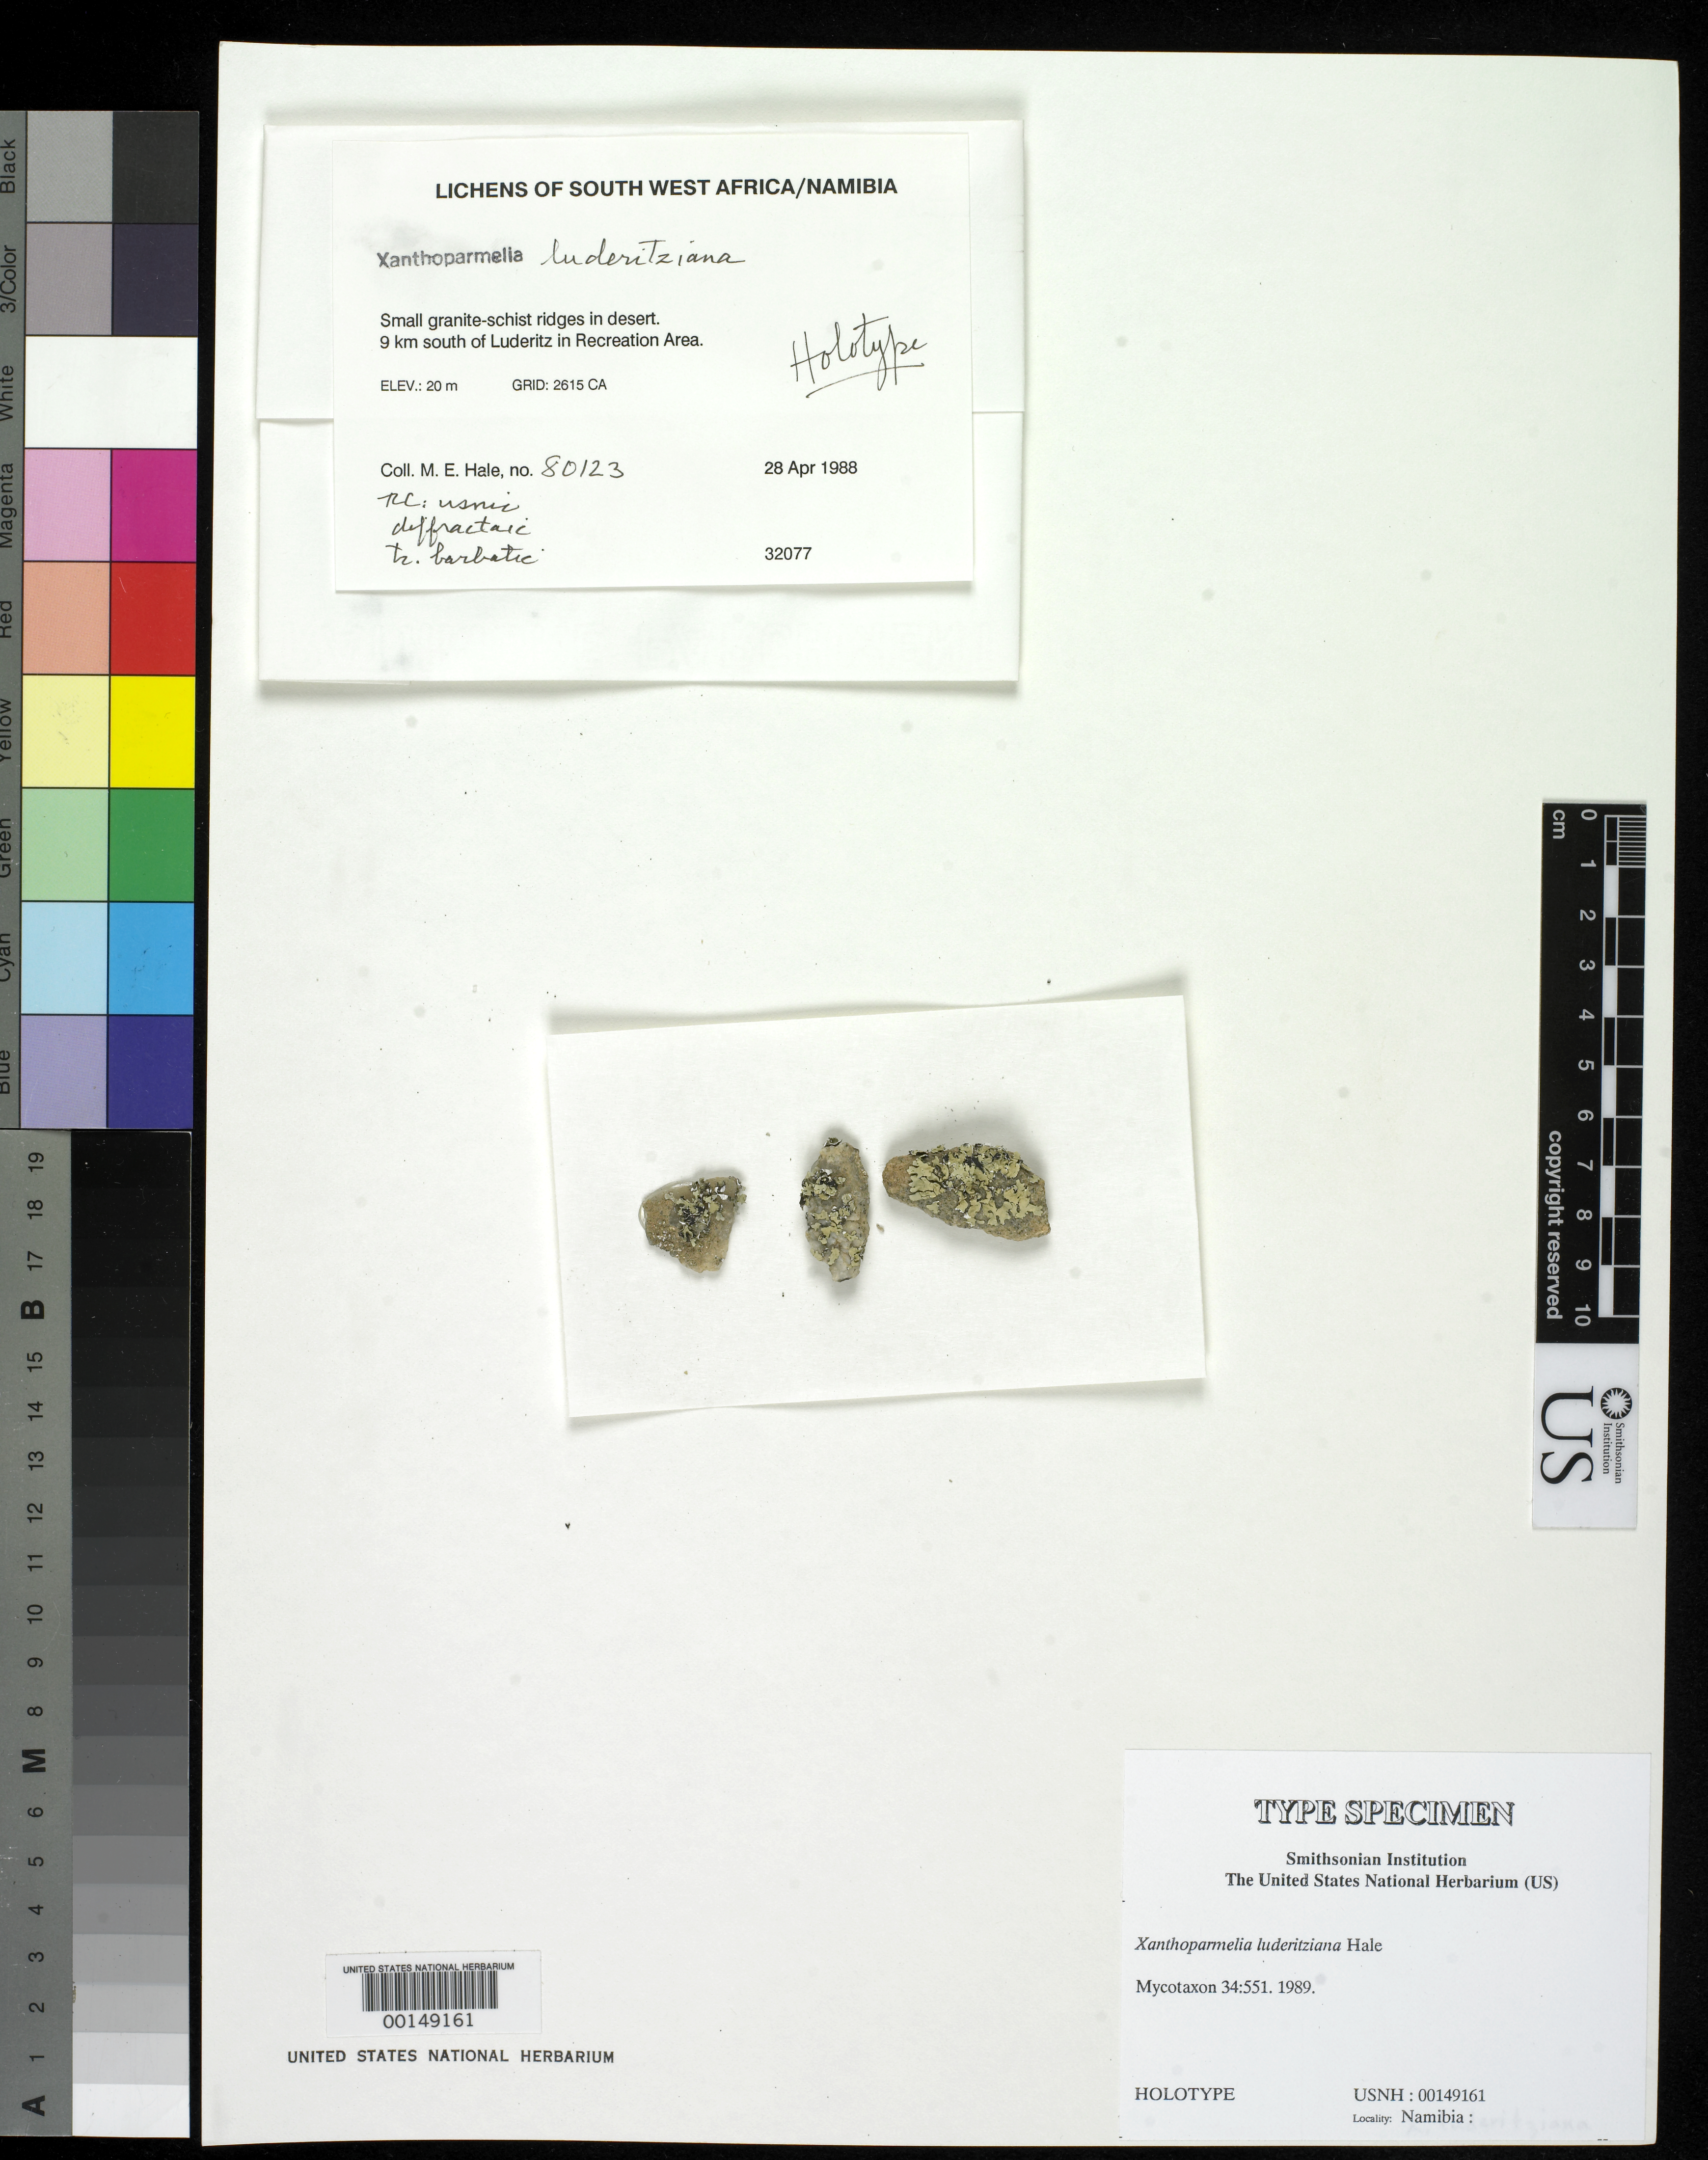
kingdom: Fungi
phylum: Ascomycota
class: Lecanoromycetes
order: Lecanorales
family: Parmeliaceae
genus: Xanthoparmelia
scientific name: Xanthoparmelia luderitziana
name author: Hale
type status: Holotype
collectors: M. Hale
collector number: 80123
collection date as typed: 28 Apr 1988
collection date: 1988-04-28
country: Namibia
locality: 9 km S of Luderitz in recreation area, Grid 2615 CA, small granite-schist ridges in desert.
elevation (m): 20